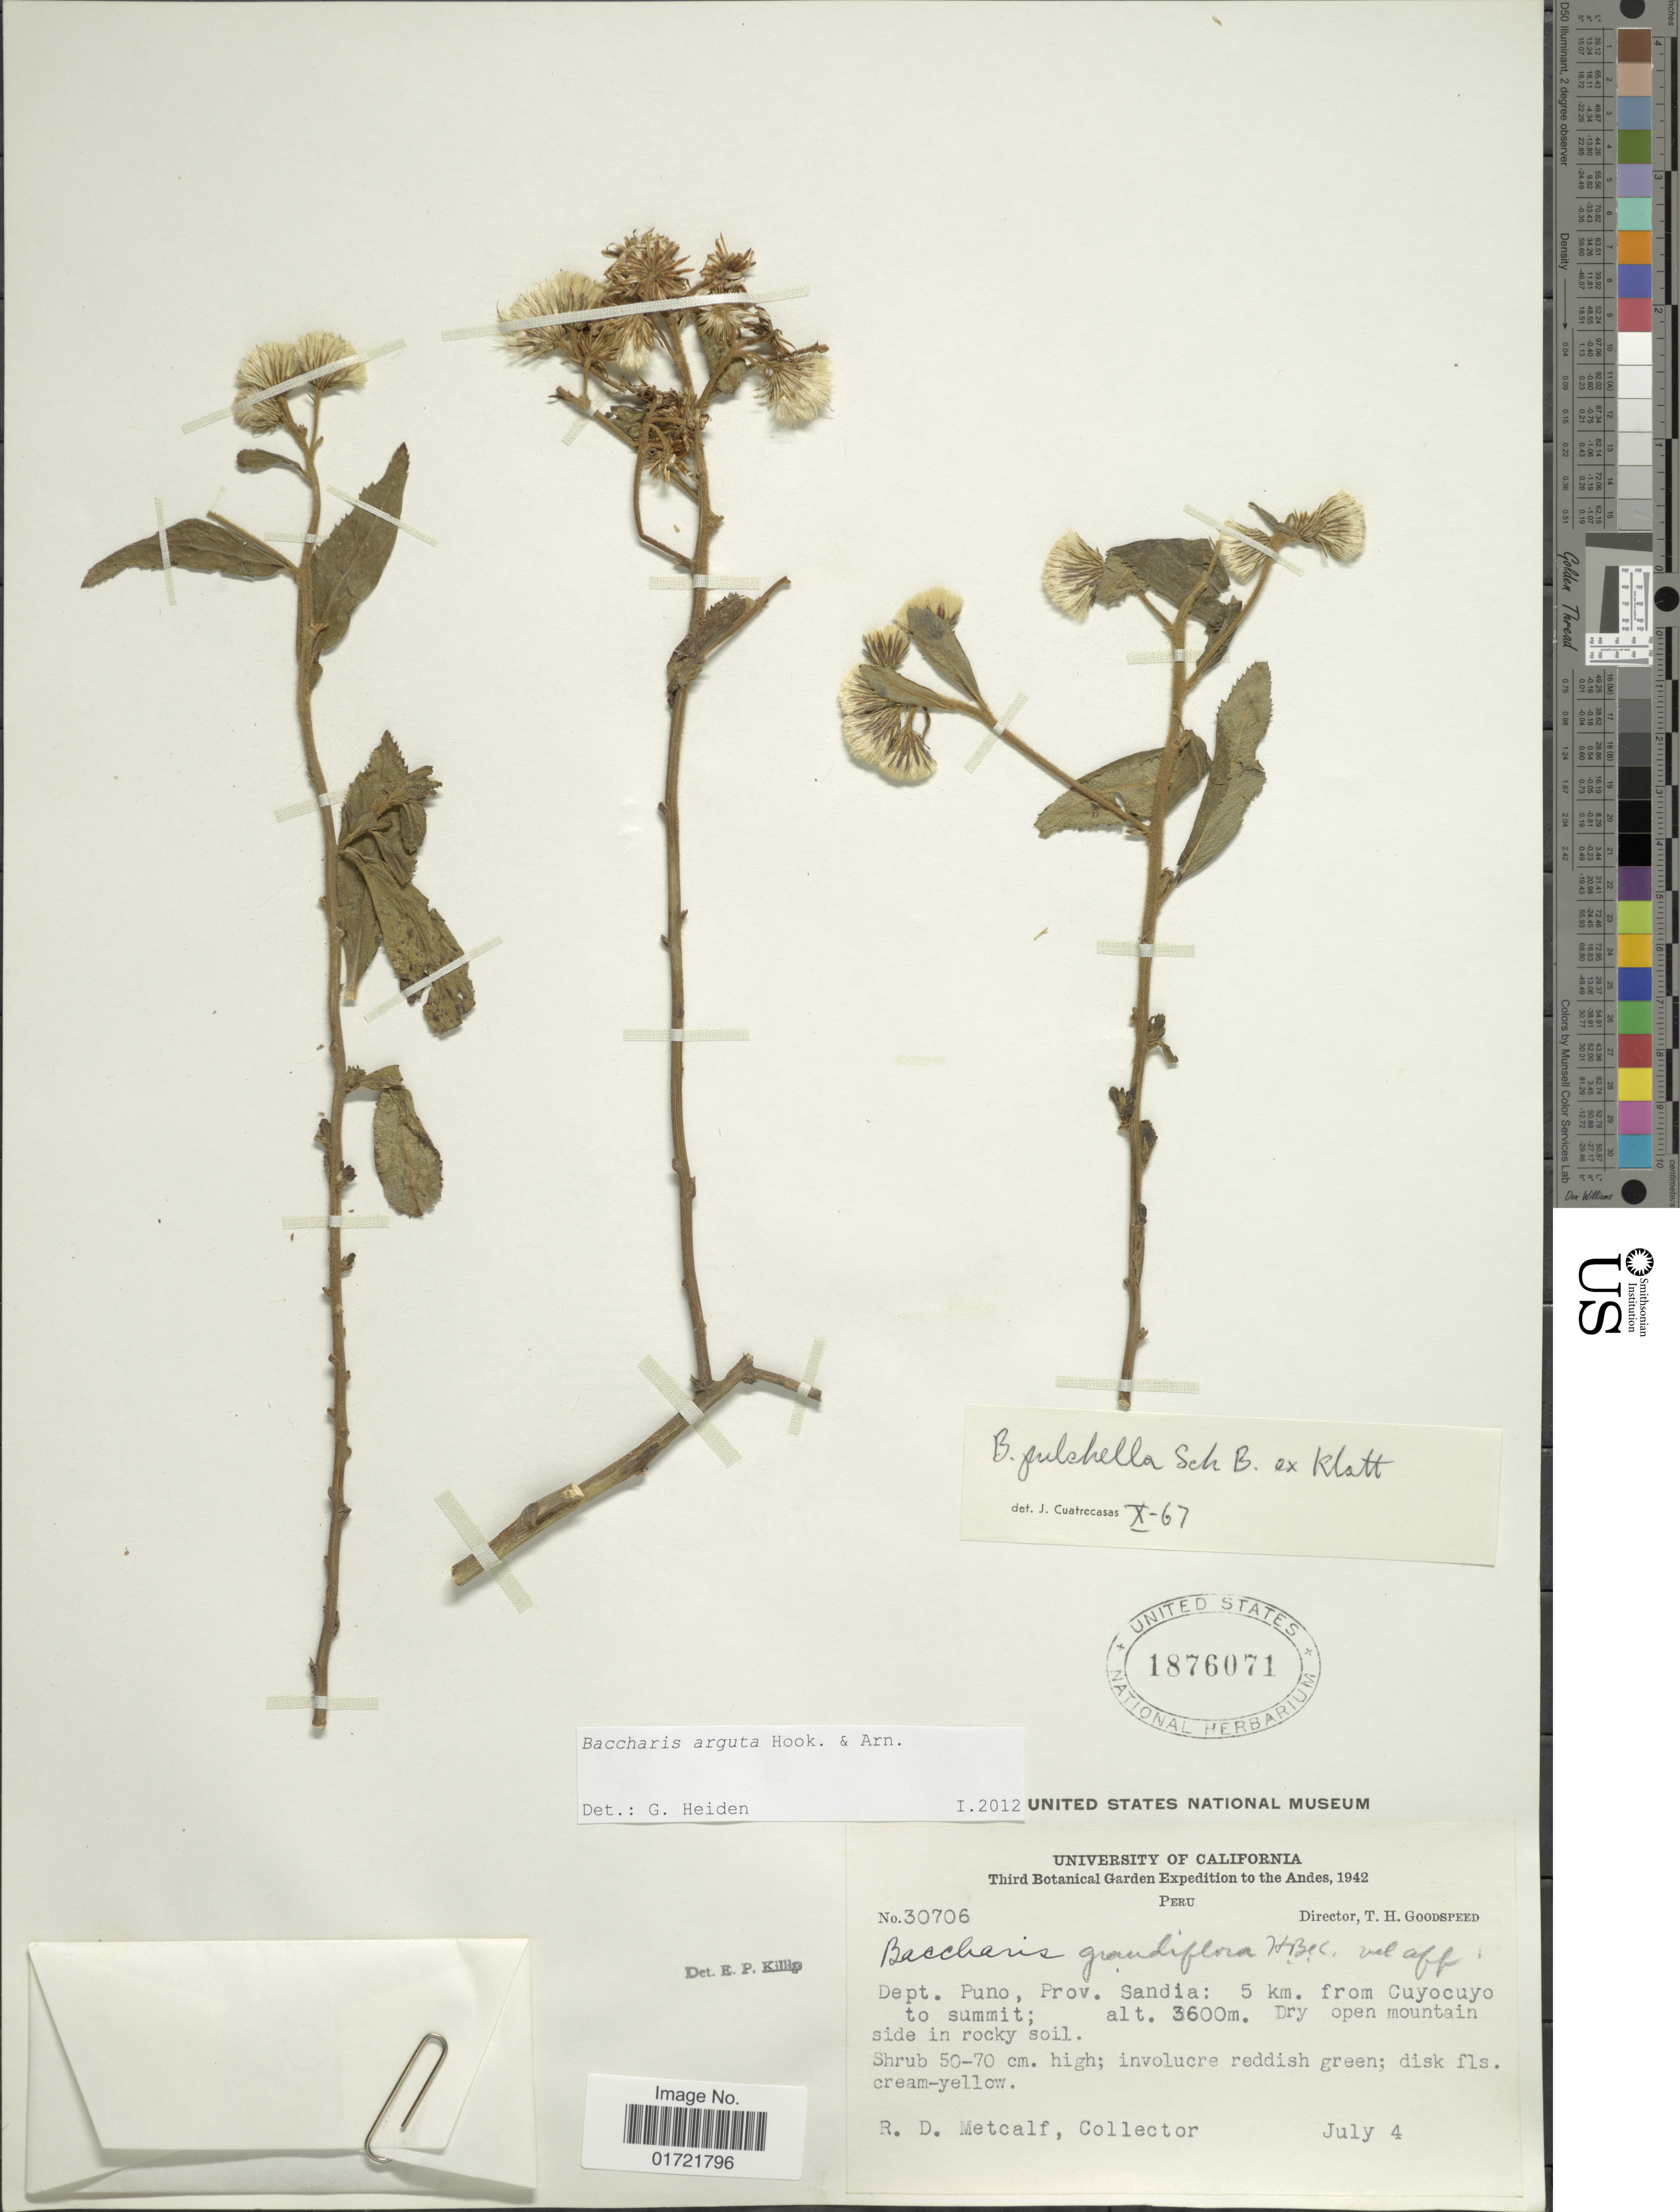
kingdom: Plantae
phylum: Tracheophyta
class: Magnoliopsida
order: Asterales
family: Asteraceae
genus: Baccharis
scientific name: Baccharis arguta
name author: Gillies ex Hook. & Arn.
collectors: R. D. Metcalf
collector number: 30706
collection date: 1942-07-04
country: Peru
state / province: Puno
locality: Dept. Puno, Prov. Sandia: 5 km. from Cuyocuyo to summit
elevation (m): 3600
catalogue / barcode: US 1876071